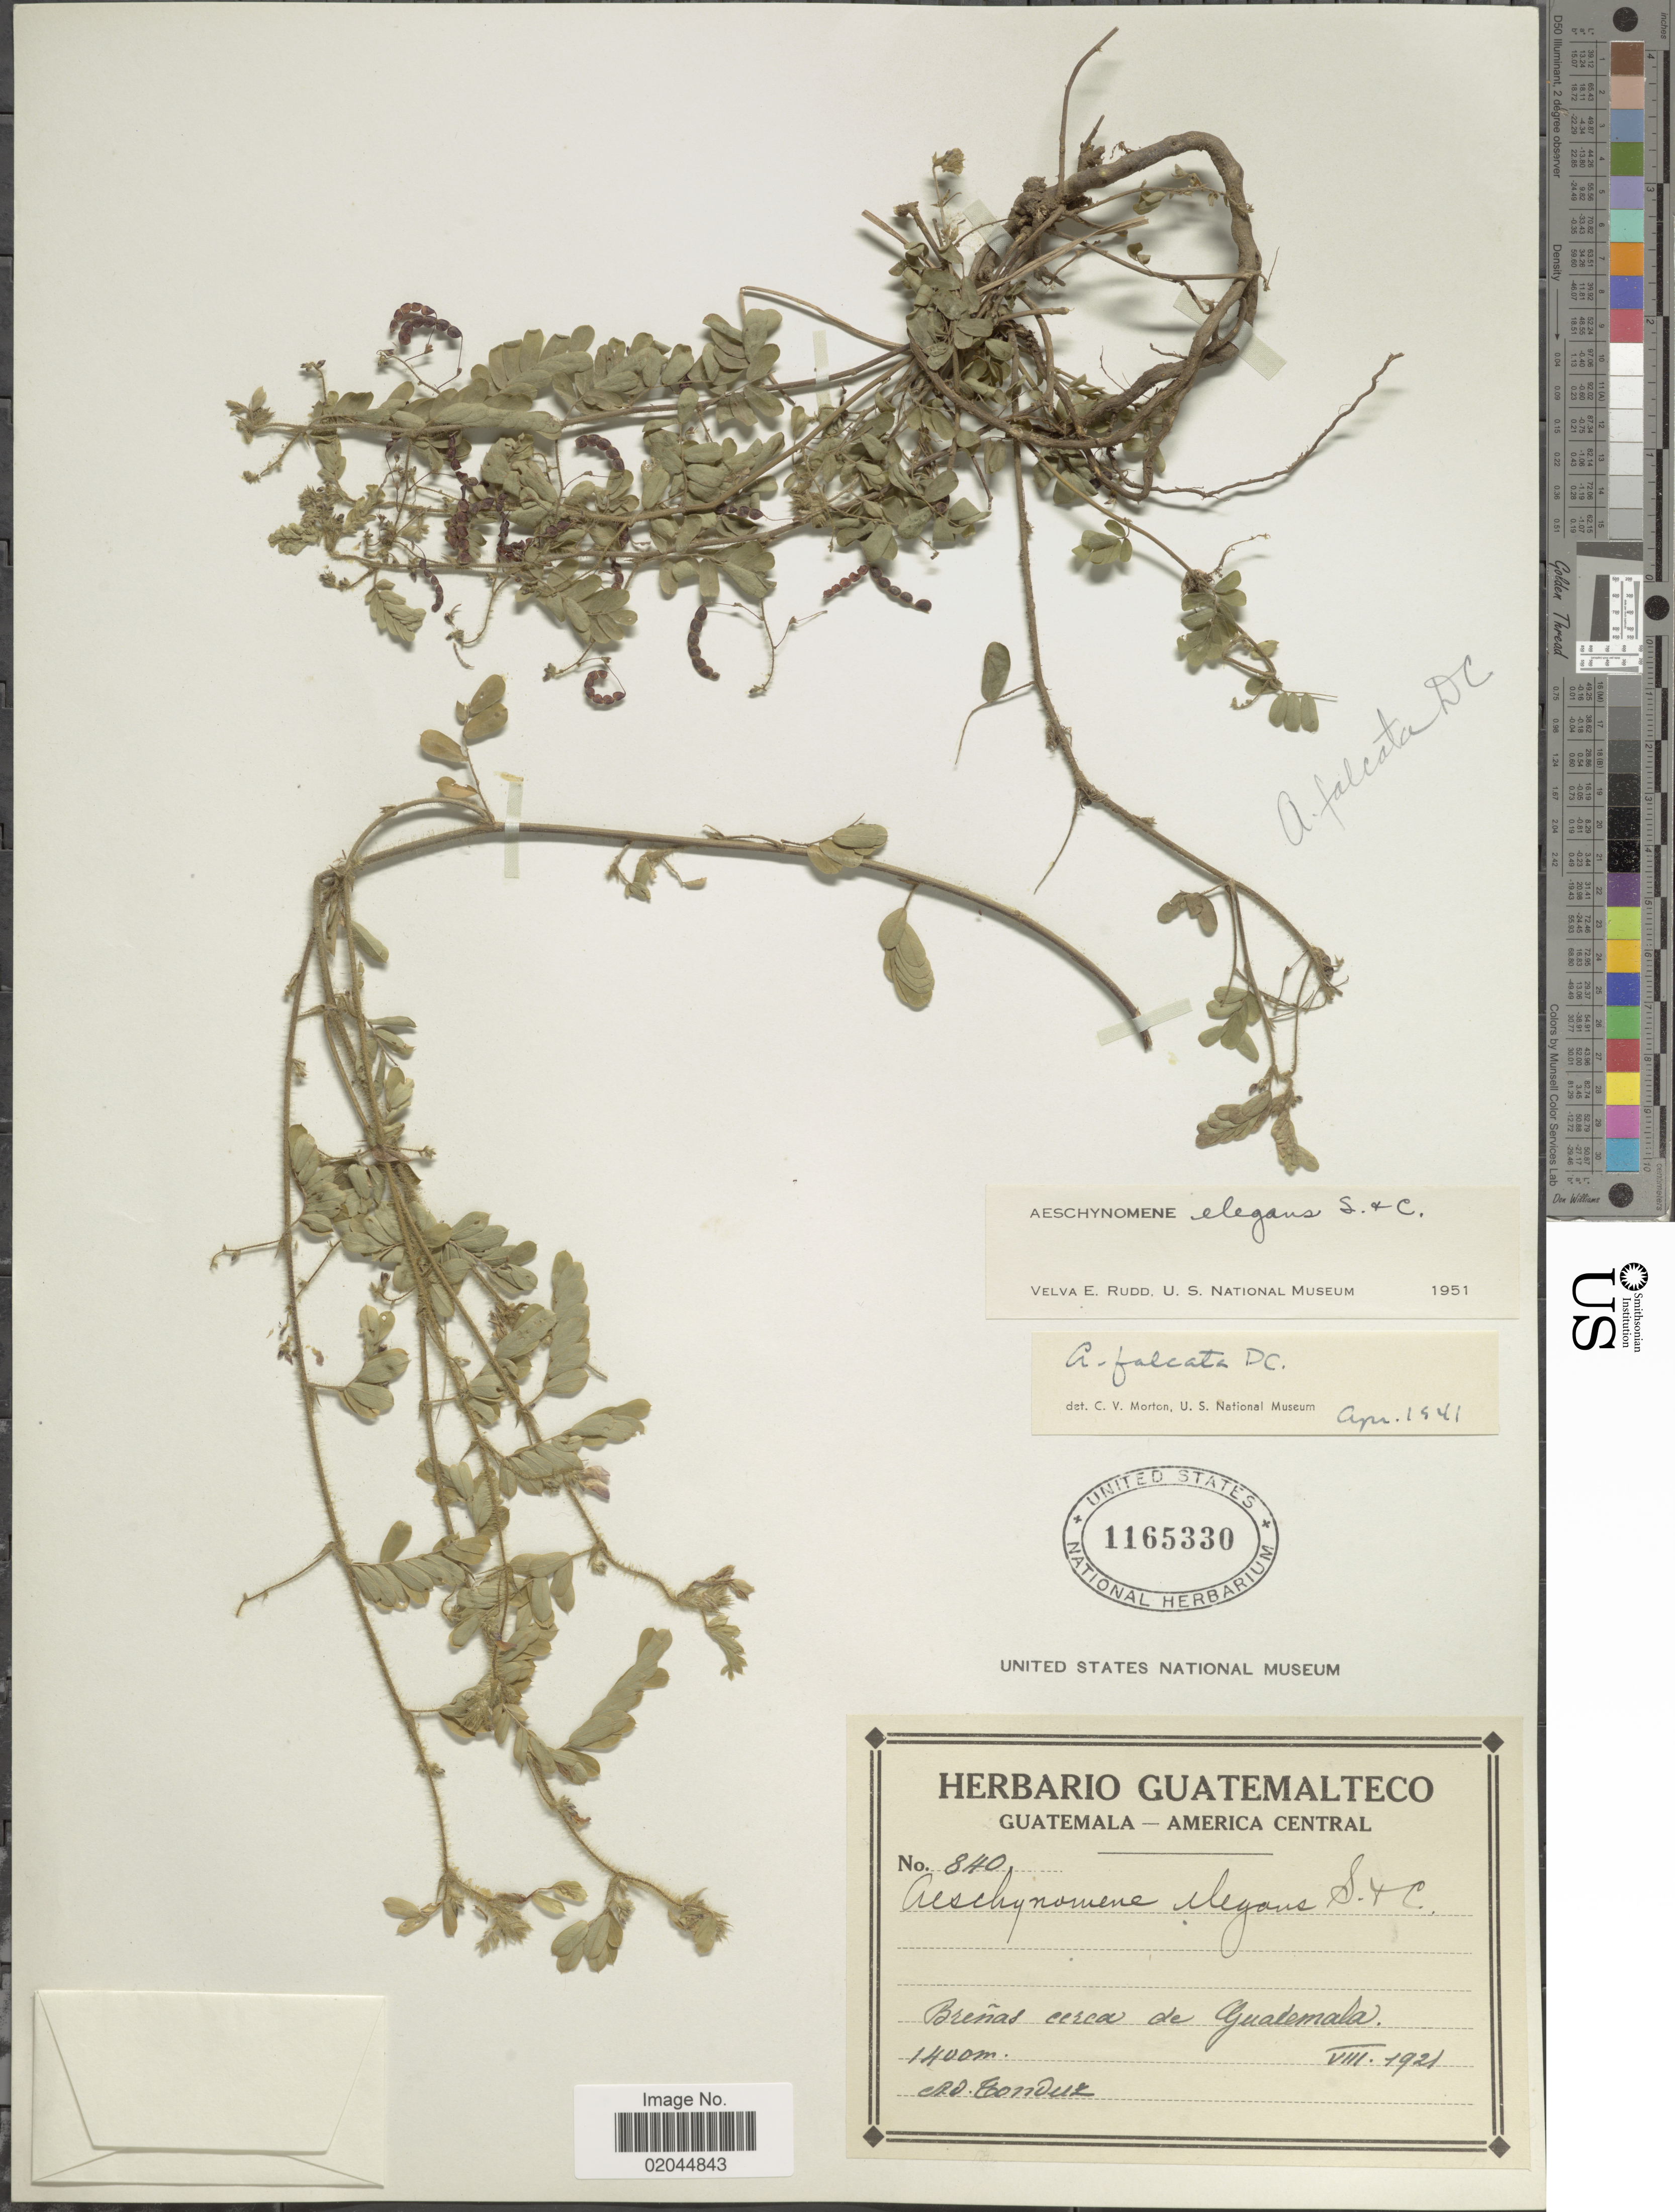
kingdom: Plantae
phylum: Tracheophyta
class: Magnoliopsida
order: Fabales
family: Fabaceae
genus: Aeschynomene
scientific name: Aeschynomene elegans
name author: Cham. ex Schltdl.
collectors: A. Tonduz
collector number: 840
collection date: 1921-08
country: Guatemala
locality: Brenas cerca de Guatemala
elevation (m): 1400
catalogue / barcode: US 1165330